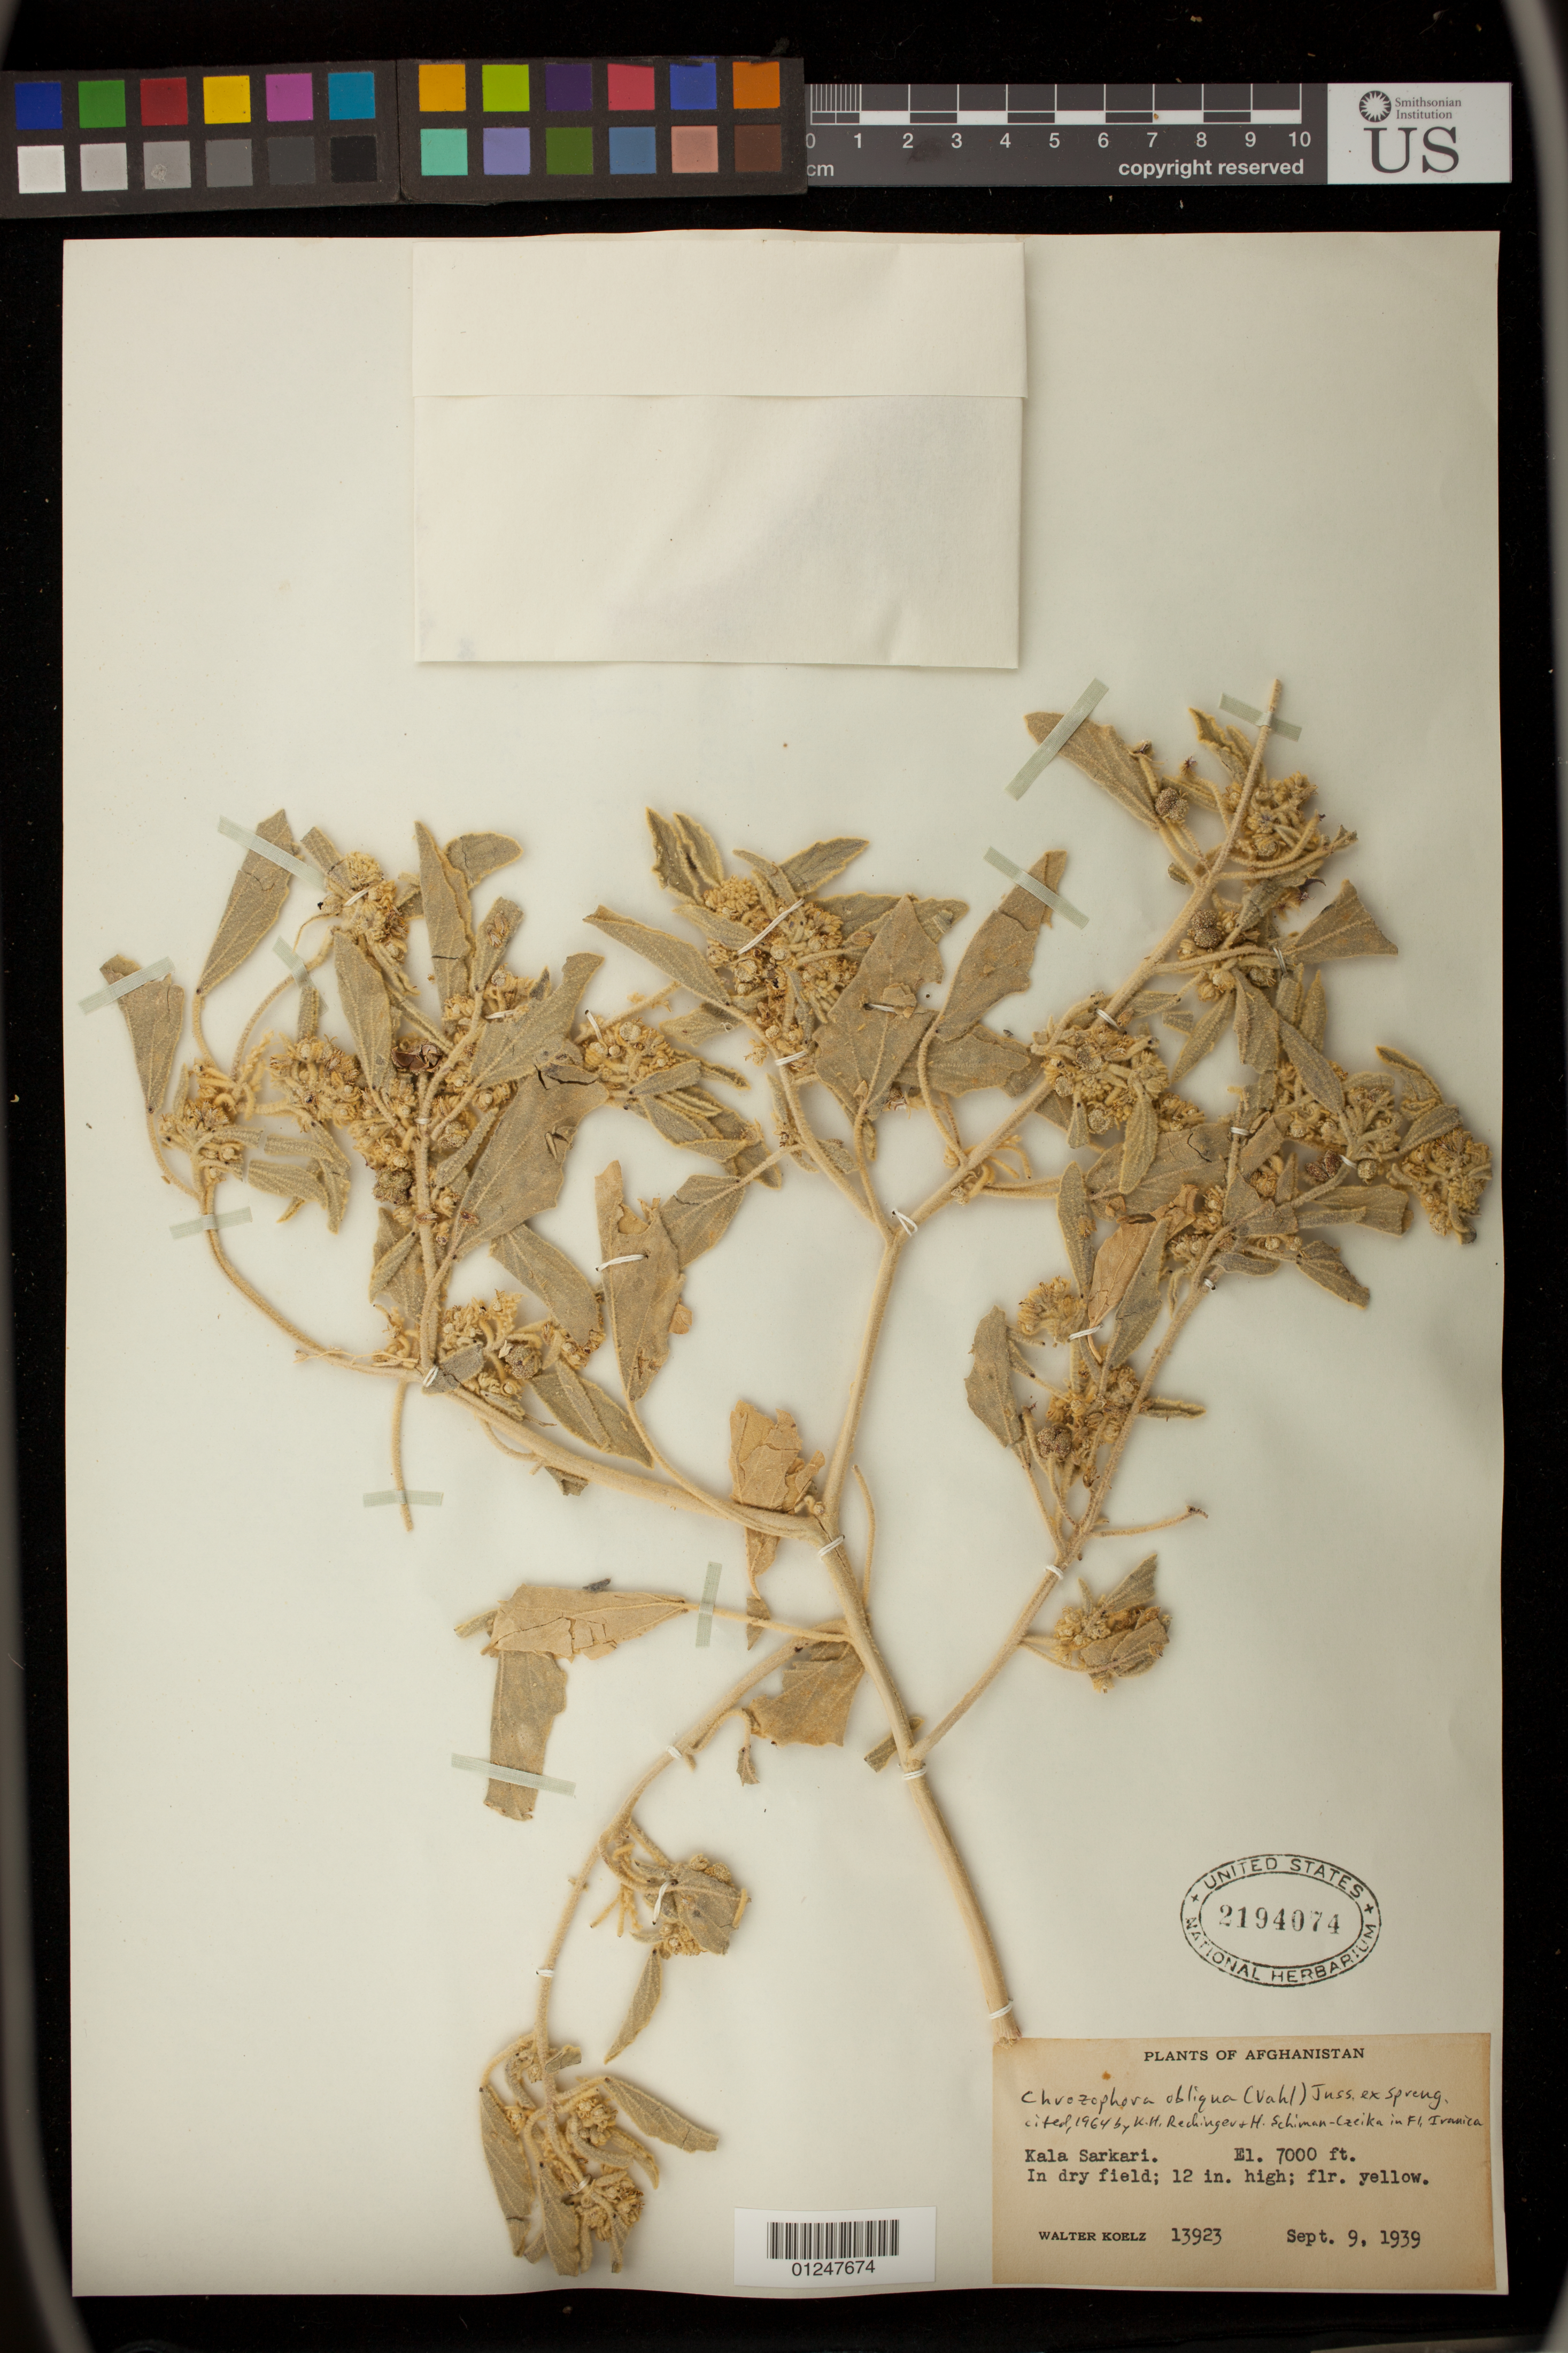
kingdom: Plantae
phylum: Tracheophyta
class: Magnoliopsida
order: Malpighiales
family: Euphorbiaceae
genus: Chrozophora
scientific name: Chrozophora obliqua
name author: Schweinf.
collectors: W. N. Koelz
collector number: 13923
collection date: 1939-09-09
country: Afghanistan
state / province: Bamian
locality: Kala Sarkari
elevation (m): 2134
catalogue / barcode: US 2194074